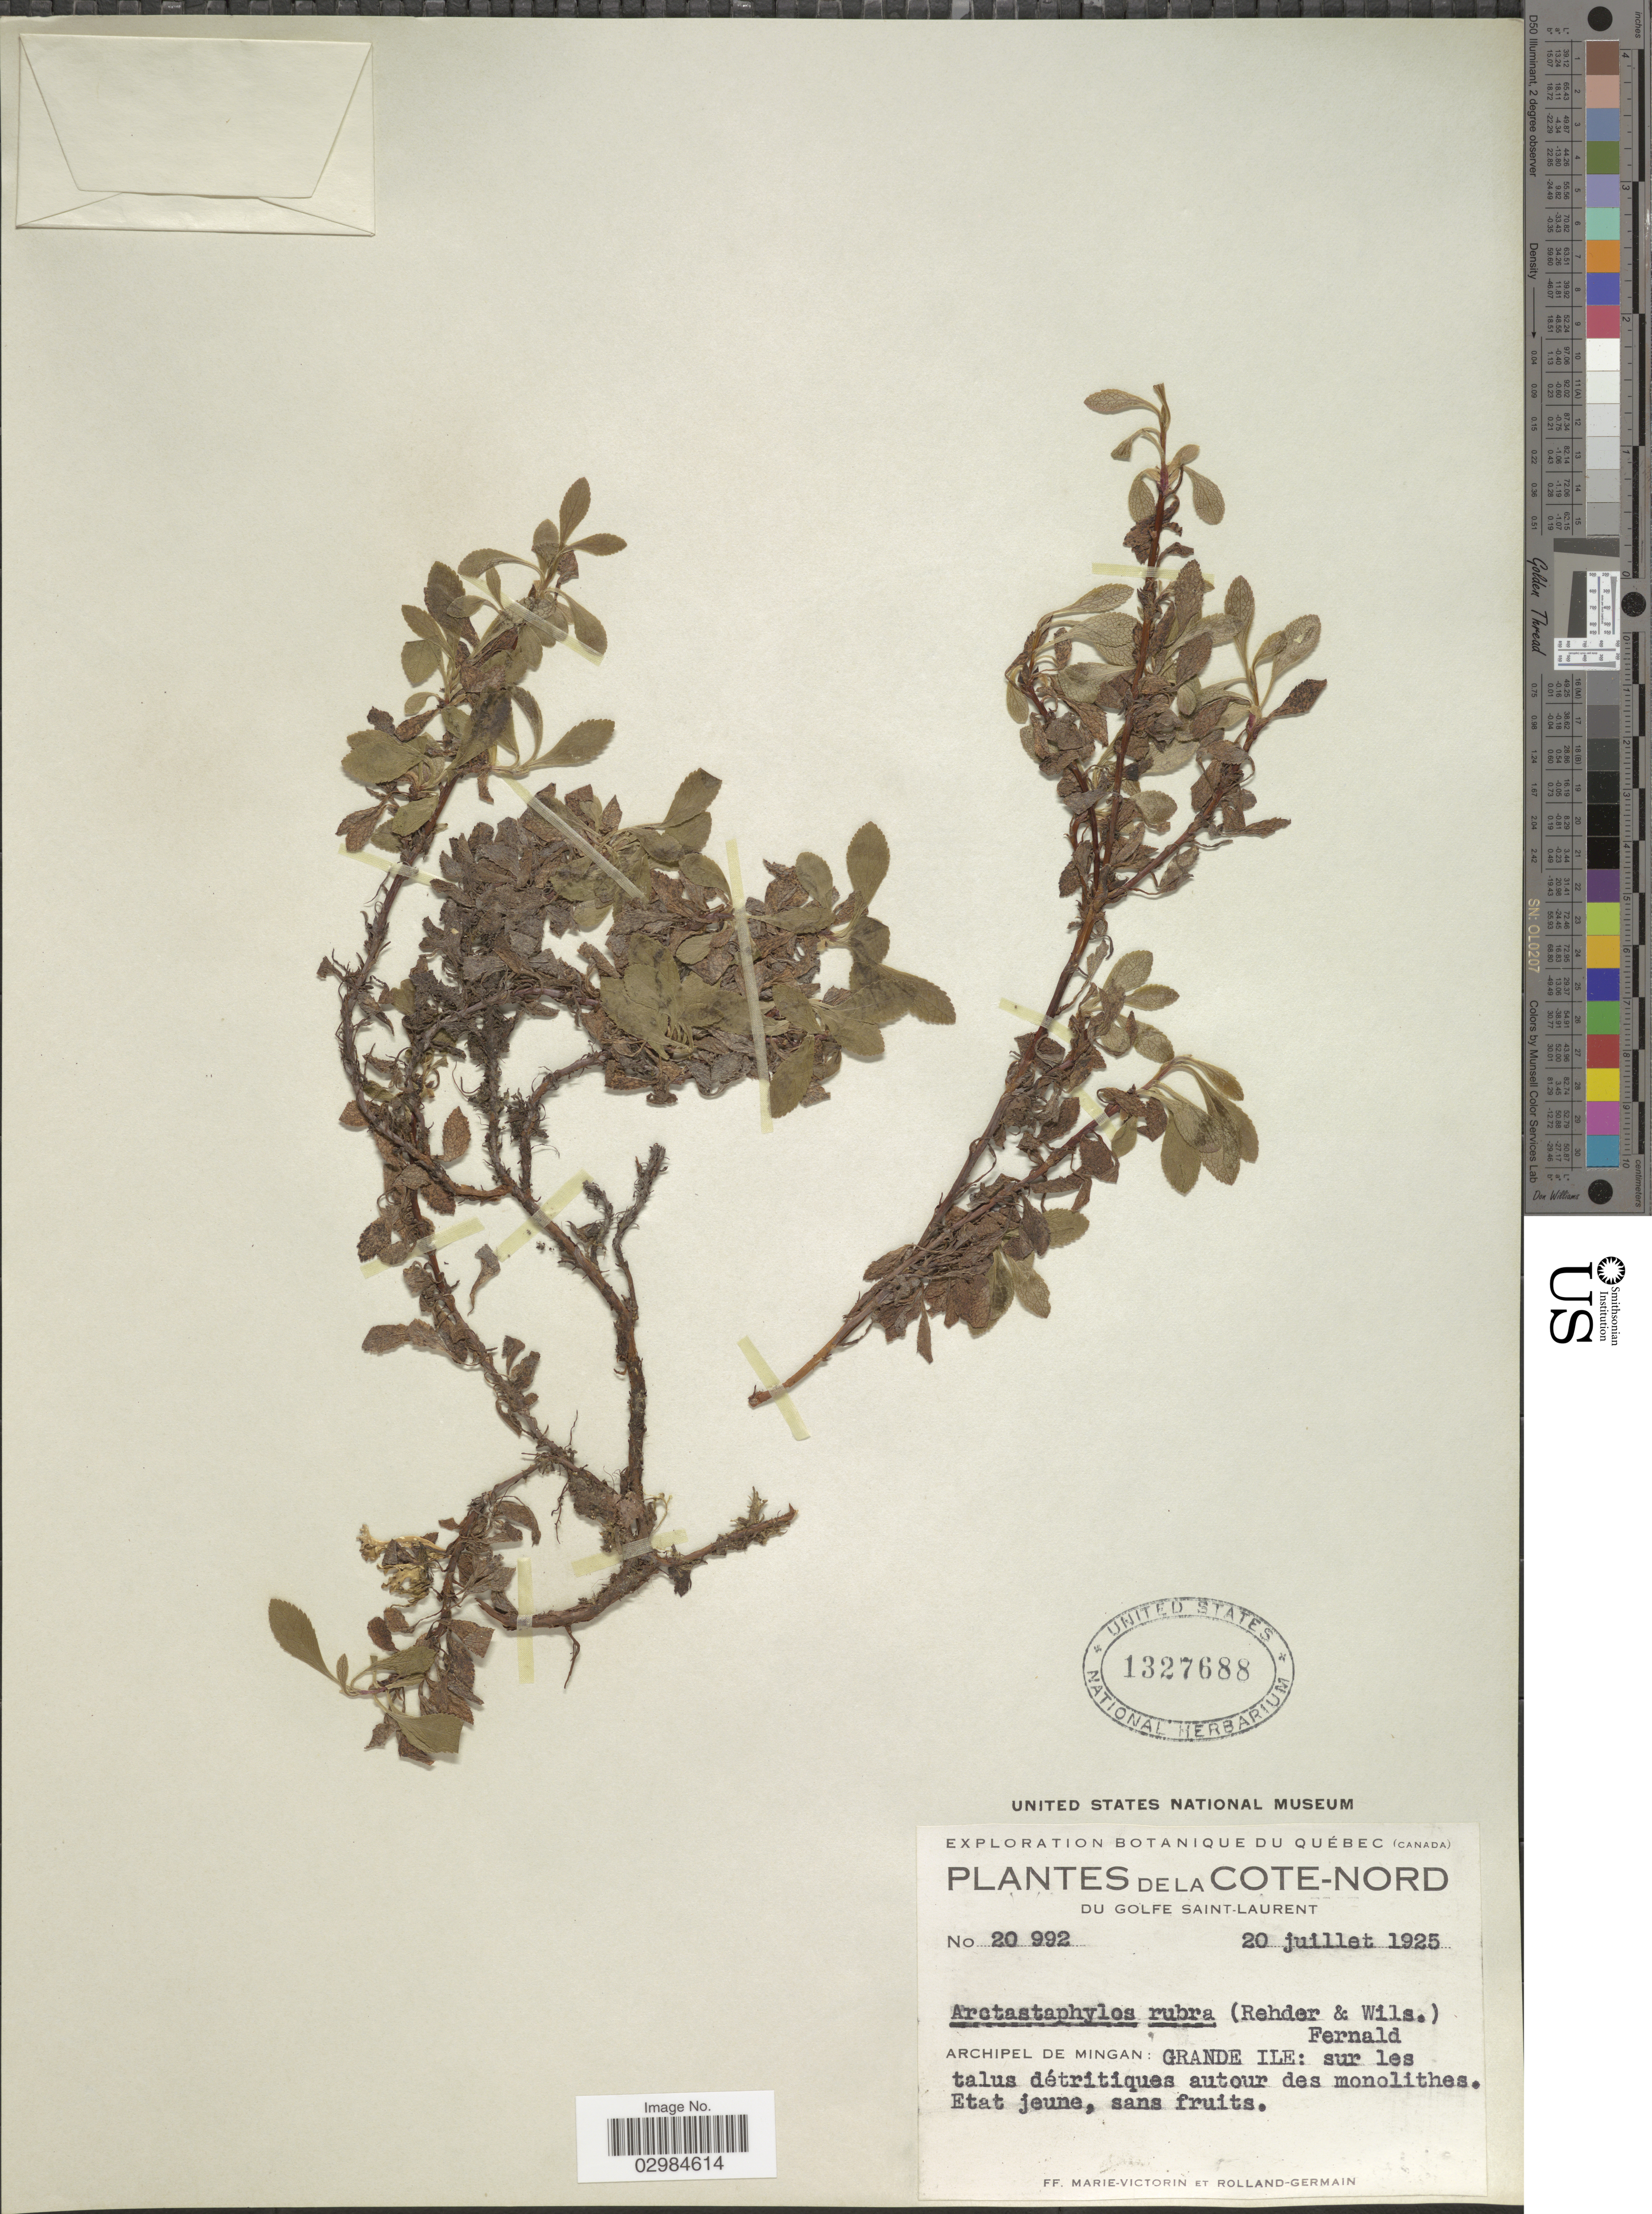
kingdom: Plantae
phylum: Tracheophyta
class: Magnoliopsida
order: Ericales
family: Ericaceae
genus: Arctostaphylos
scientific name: Arctostaphylos rubra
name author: (Rehder & E.H. Wilson) Fernald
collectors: F. Marie-Victorin & Rolland-Germain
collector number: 20992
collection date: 1925-07-20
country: Canada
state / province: Quebec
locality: De La Cote-Nord. Du Golfe Saint-Laurent. Archipel de Mingan: Grande Ile: sur les talus détritiques autour des monolithes.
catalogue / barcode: US 1327688